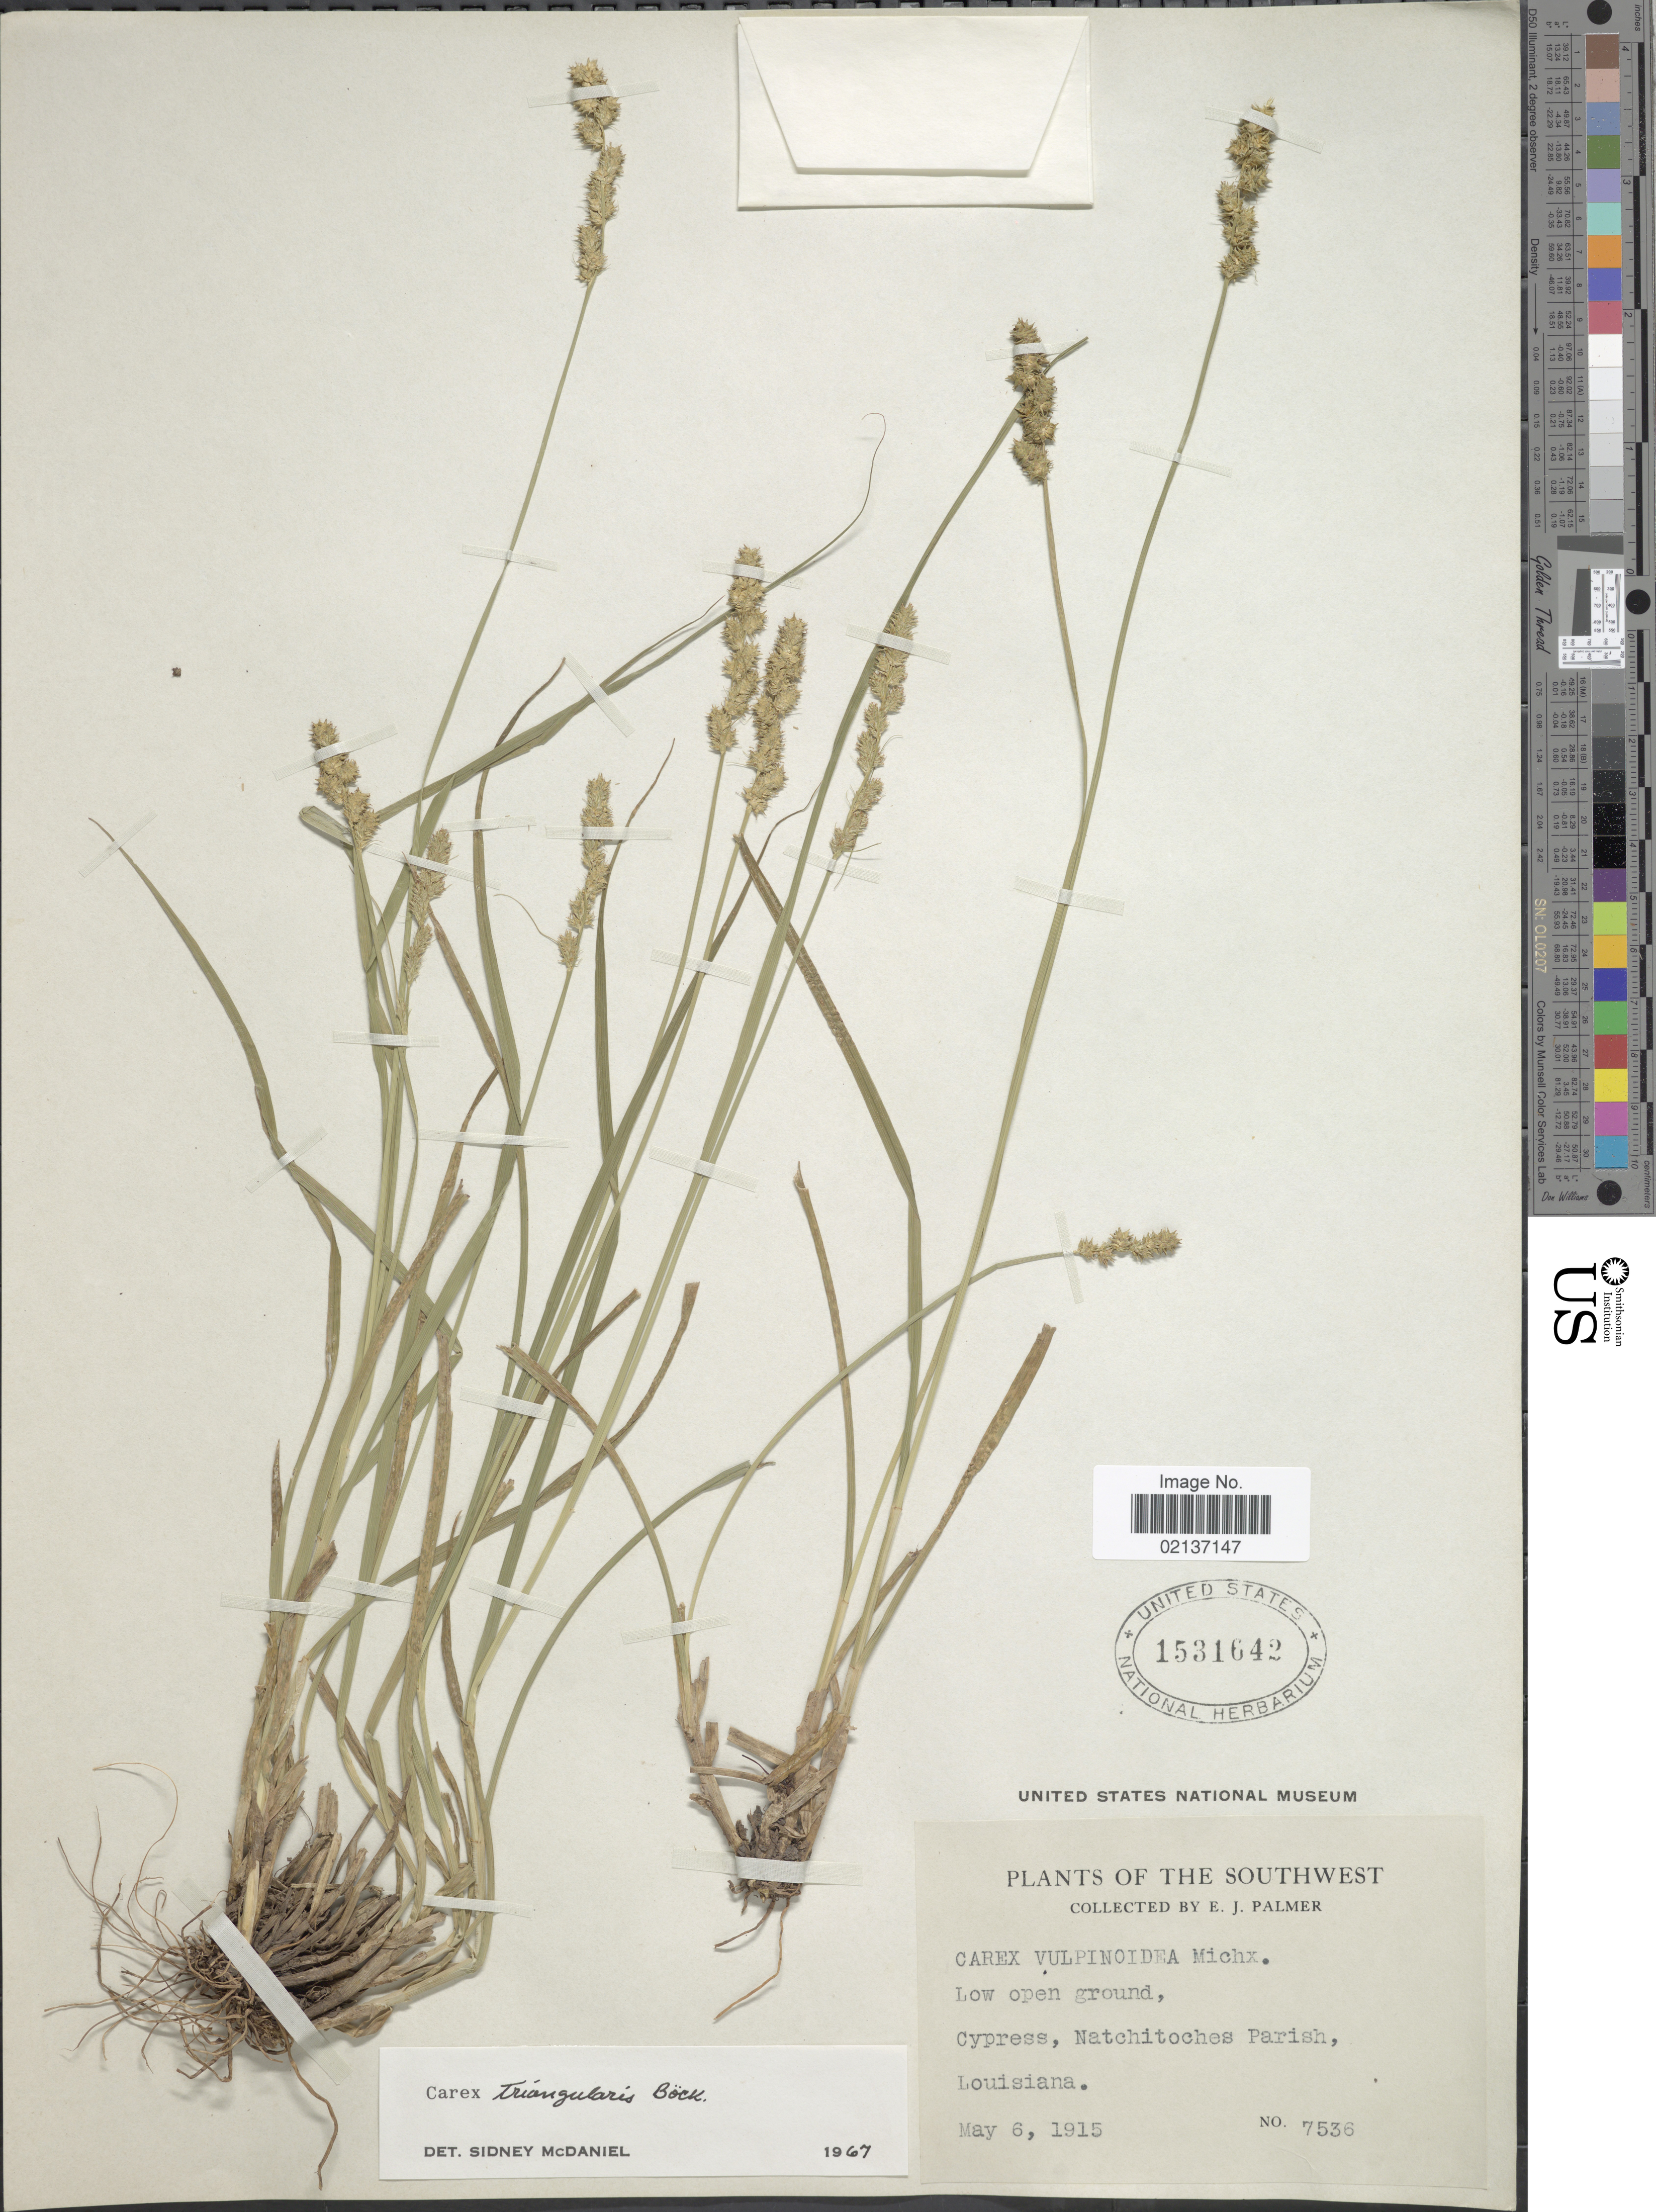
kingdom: Plantae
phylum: Tracheophyta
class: Liliopsida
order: Poales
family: Cyperaceae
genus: Carex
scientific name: Carex triangularis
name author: Boeckeler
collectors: E. J. Palmer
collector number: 7536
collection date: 1915-05-06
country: United States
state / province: Louisiana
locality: Southwest, low open ground, Cypress Natchitoches Parish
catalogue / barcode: US 1531642